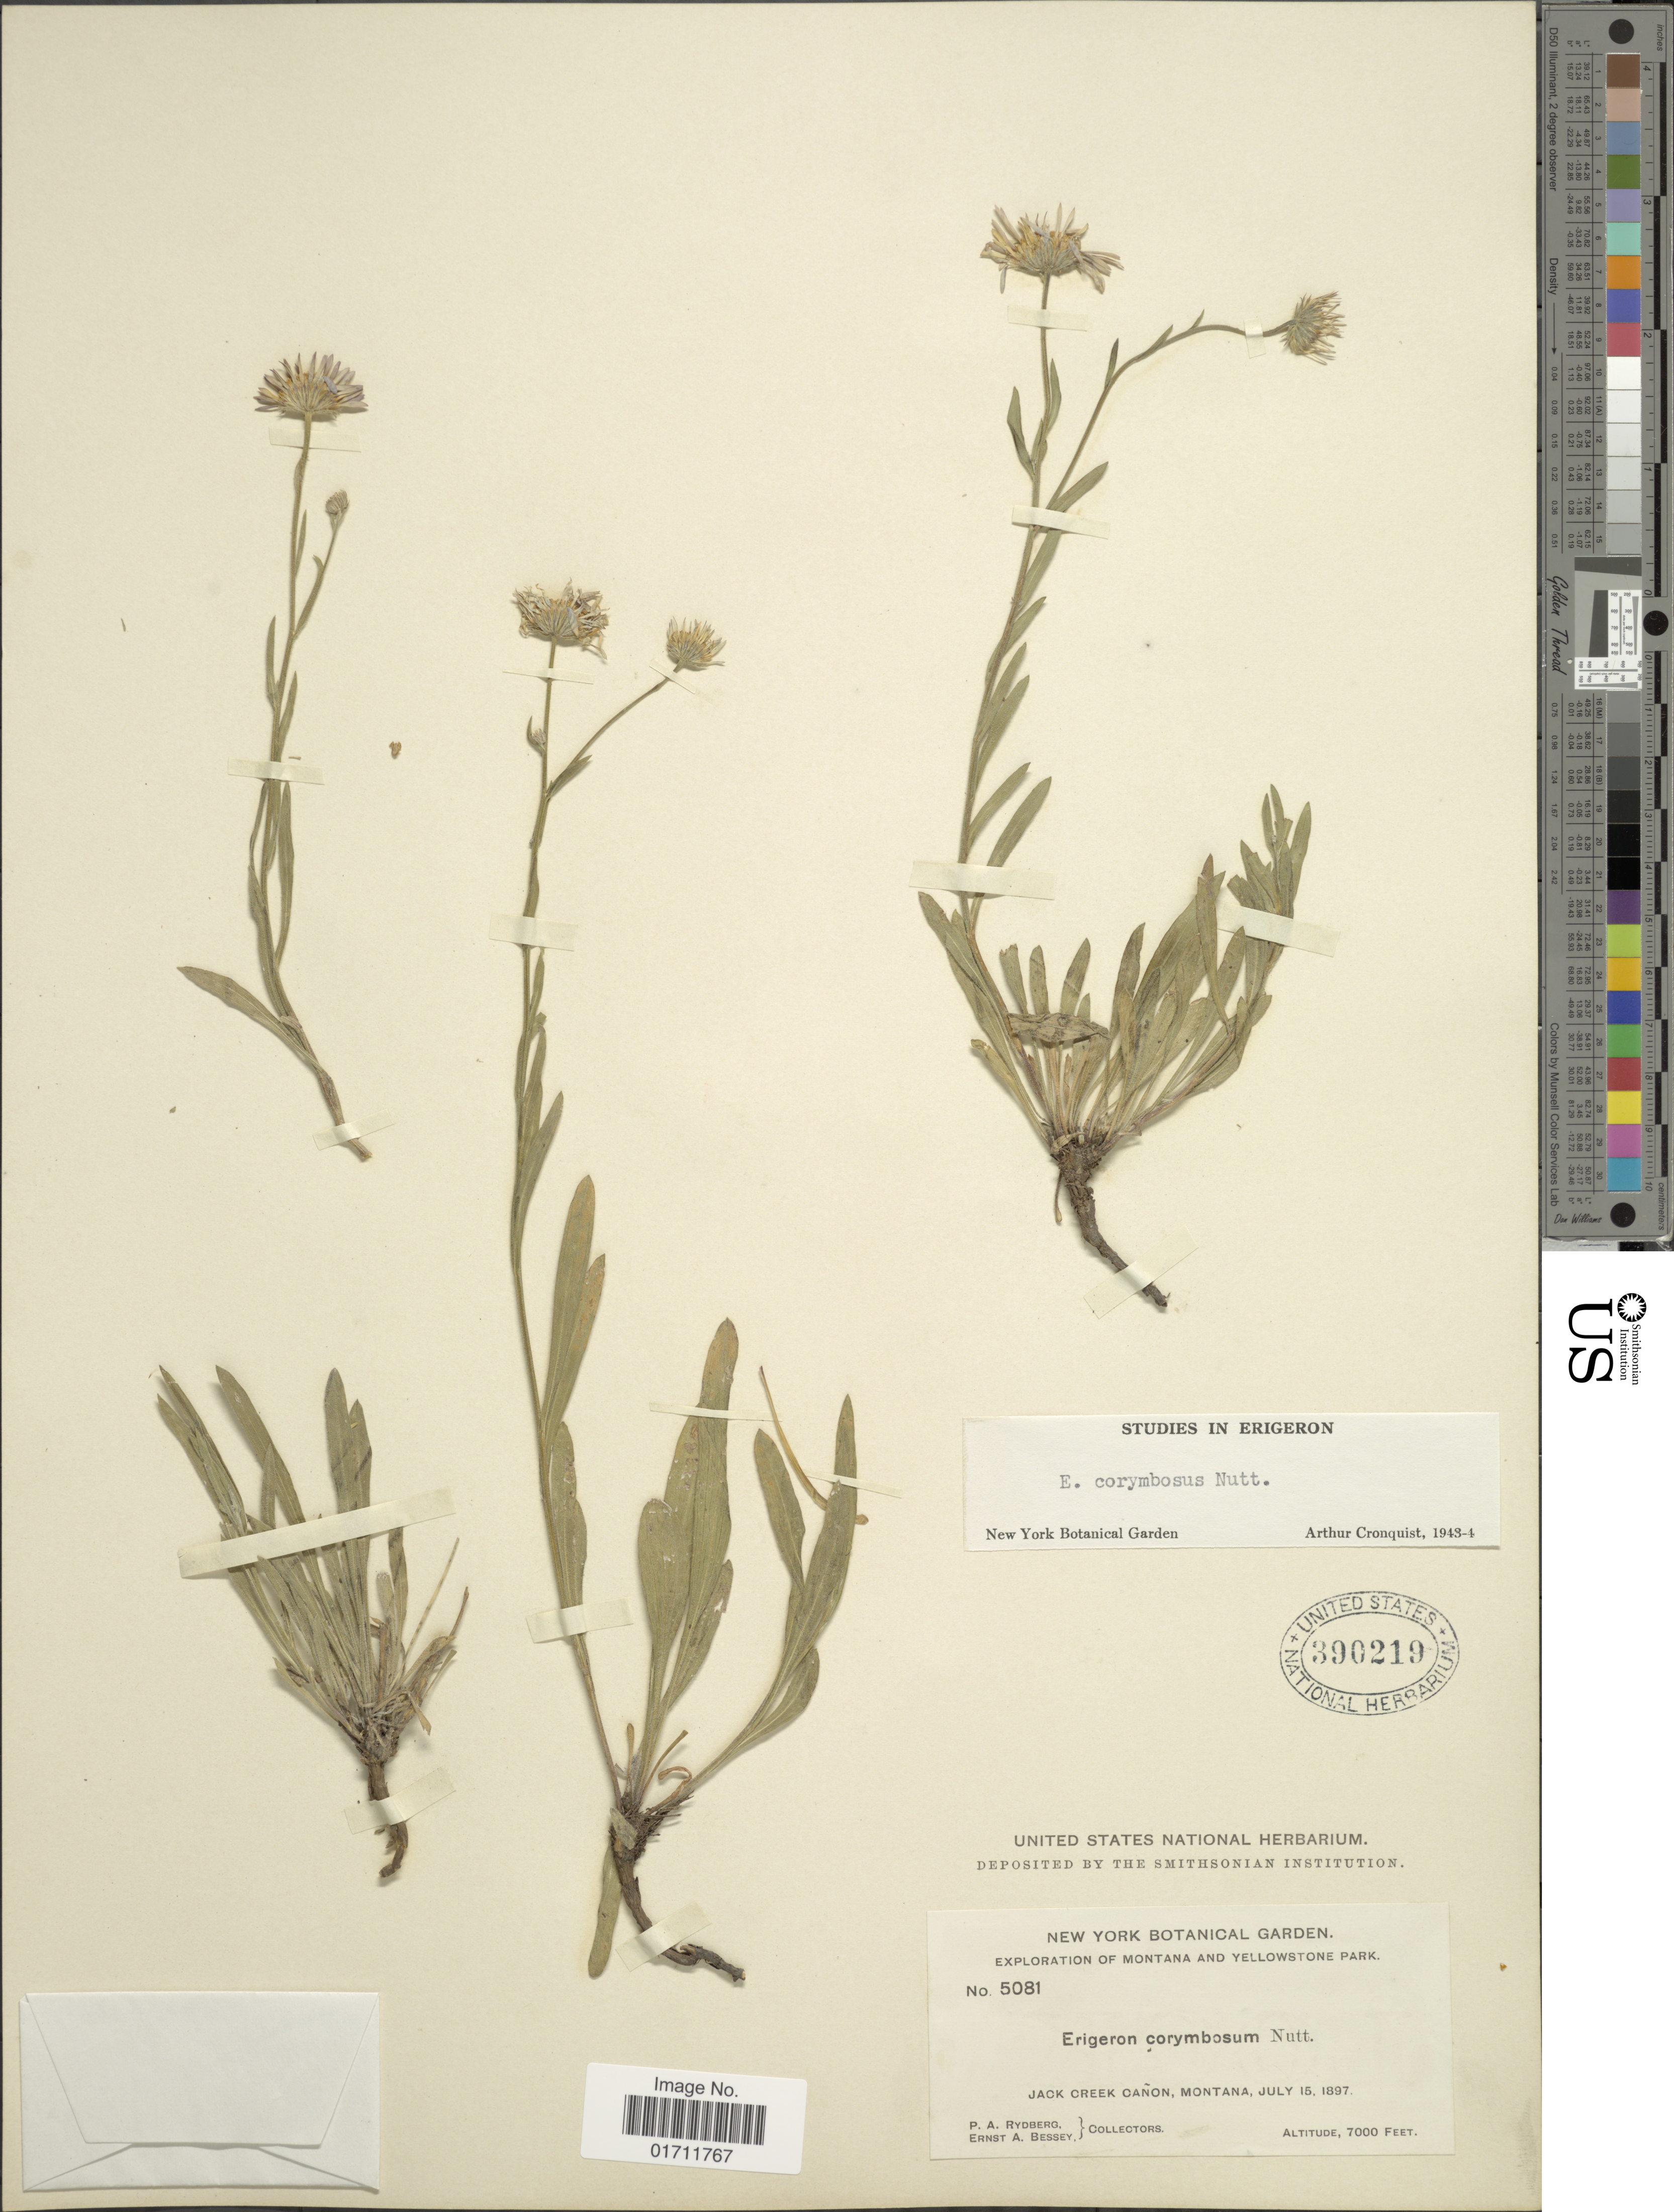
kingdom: Plantae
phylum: Tracheophyta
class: Magnoliopsida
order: Asterales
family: Asteraceae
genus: Erigeron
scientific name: Erigeron corymbosus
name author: Nutt.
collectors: P. A. Rydberg & E. A. Bessey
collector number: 5081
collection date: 1897-07-15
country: United States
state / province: Montana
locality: Montana and Yellowstone Park, Jack Creek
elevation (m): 2134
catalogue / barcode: US 390219